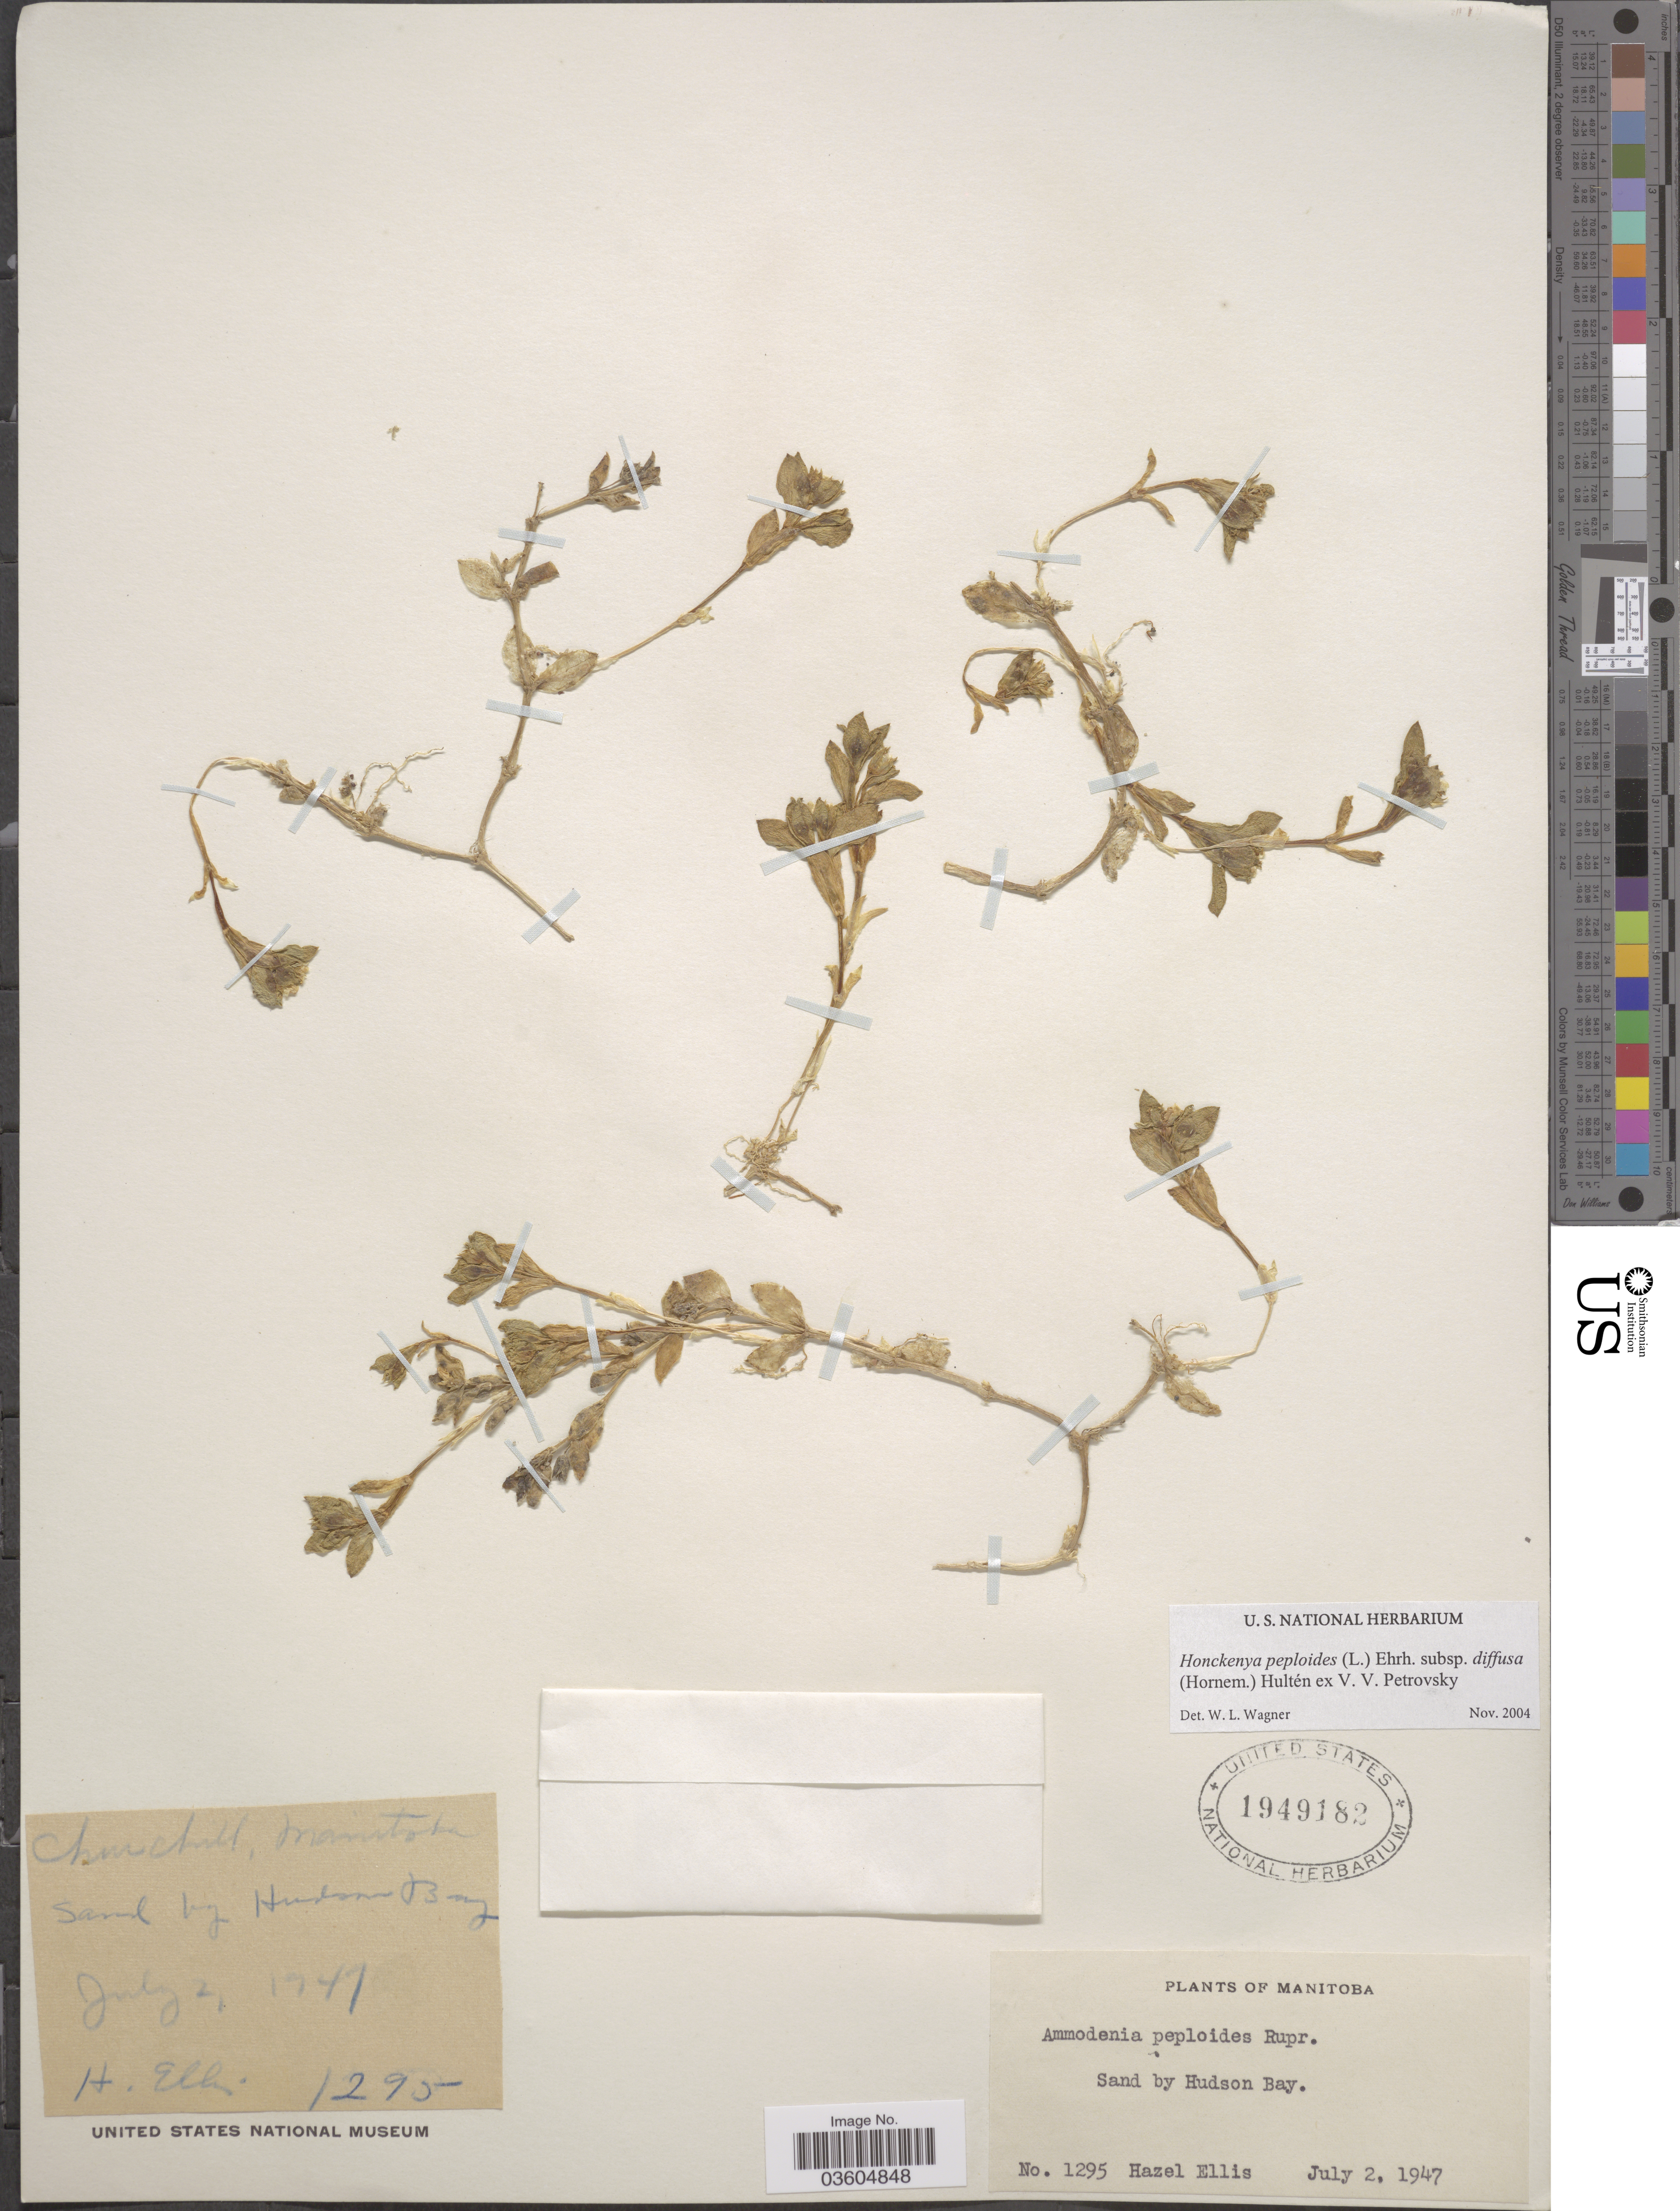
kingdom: Plantae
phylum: Tracheophyta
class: Magnoliopsida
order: Caryophyllales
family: Caryophyllaceae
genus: Honckenya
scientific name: Honckenya peploides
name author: (L.) Ehrh.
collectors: H. Ellis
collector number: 1295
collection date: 1947-07-02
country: Canada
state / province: Manitoba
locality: Sand by Hudson Bay. Churchill.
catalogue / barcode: US 1949182